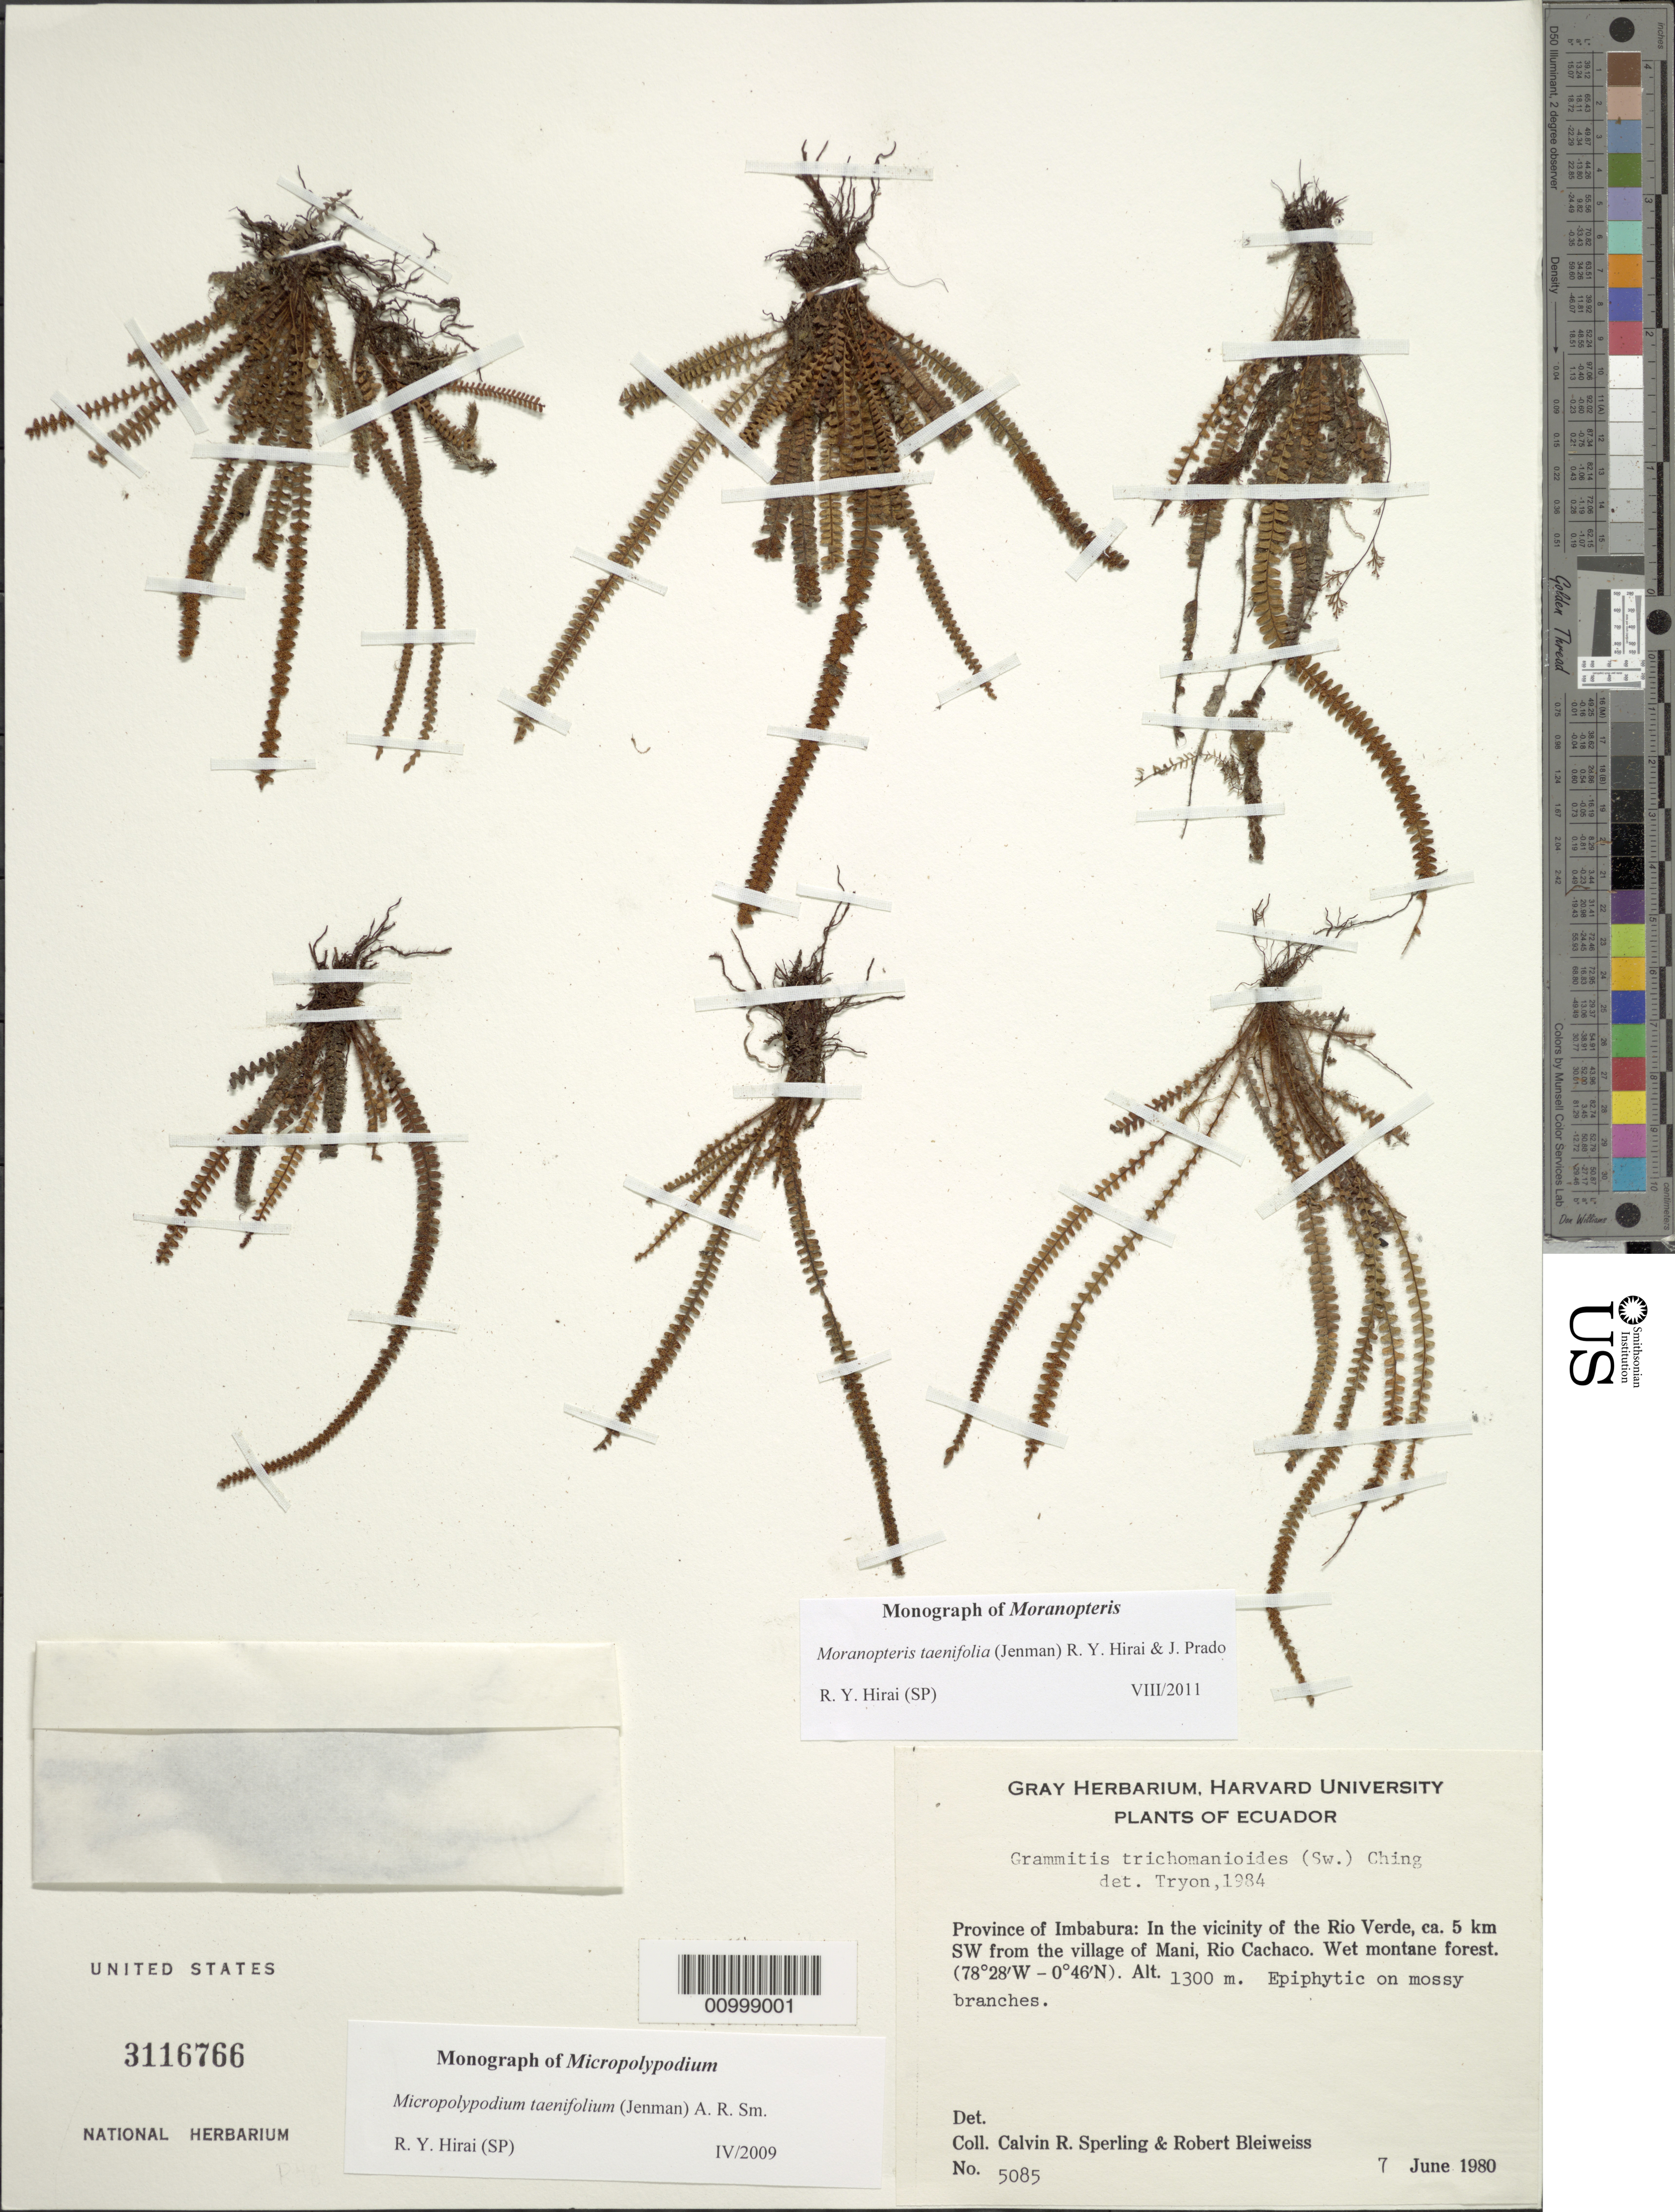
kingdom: Plantae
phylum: Tracheophyta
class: Polypodiopsida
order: Polypodiales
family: Polypodiaceae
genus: Moranopteris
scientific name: Moranopteris taenifolia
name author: (Jenman) R. Y. Hirai & J. Prado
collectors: C. R. Sperling & R. Bleiweiss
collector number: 5085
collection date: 1980-06-07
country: Ecuador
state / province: Imbabura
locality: In the vicinity of the Rio Verde, ca. 5 km SW from the village of Mani, Rio Cachaco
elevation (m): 1300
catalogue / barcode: US 3116766